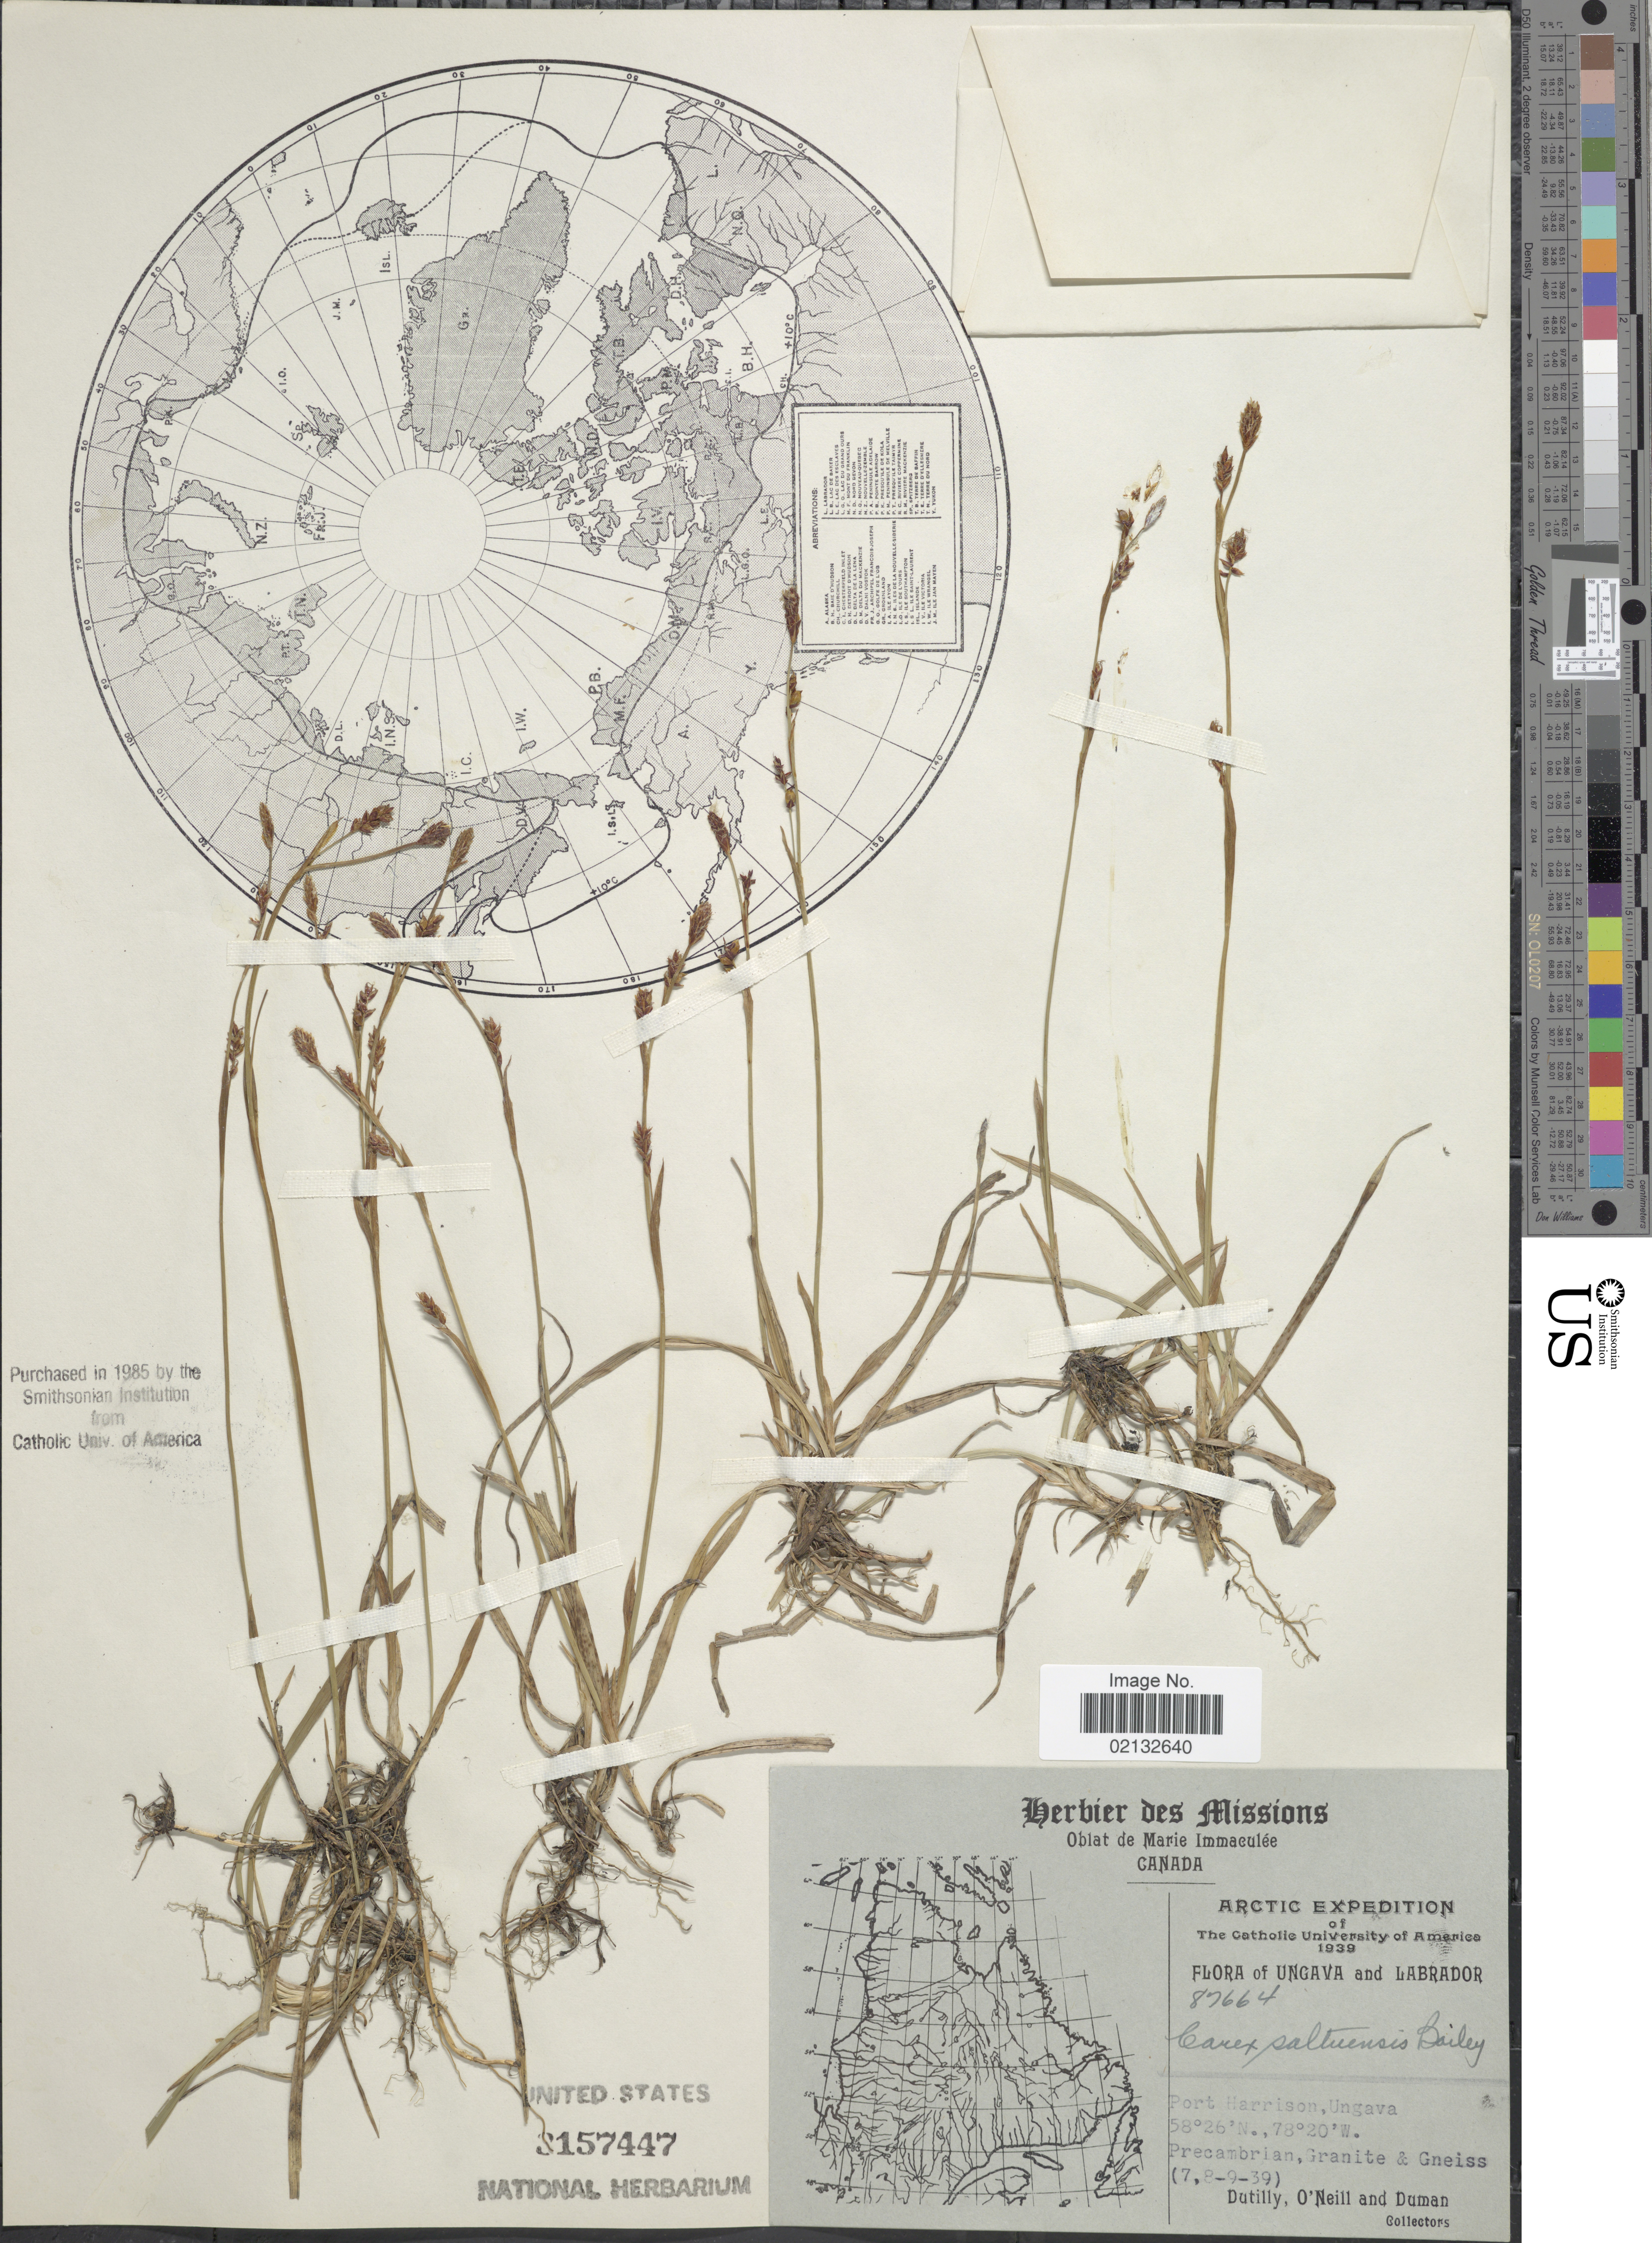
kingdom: Plantae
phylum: Tracheophyta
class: Liliopsida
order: Poales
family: Cyperaceae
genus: Carex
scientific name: Carex vaginata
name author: Tausch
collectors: -. Dutilly, O' Neill & -. Duman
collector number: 87664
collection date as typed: Transcribed d/m/y: 7/9/39 to 8/9/39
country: Canada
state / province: Quebec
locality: Arctic. Port Harrison, Ungava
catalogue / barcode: US 3157447